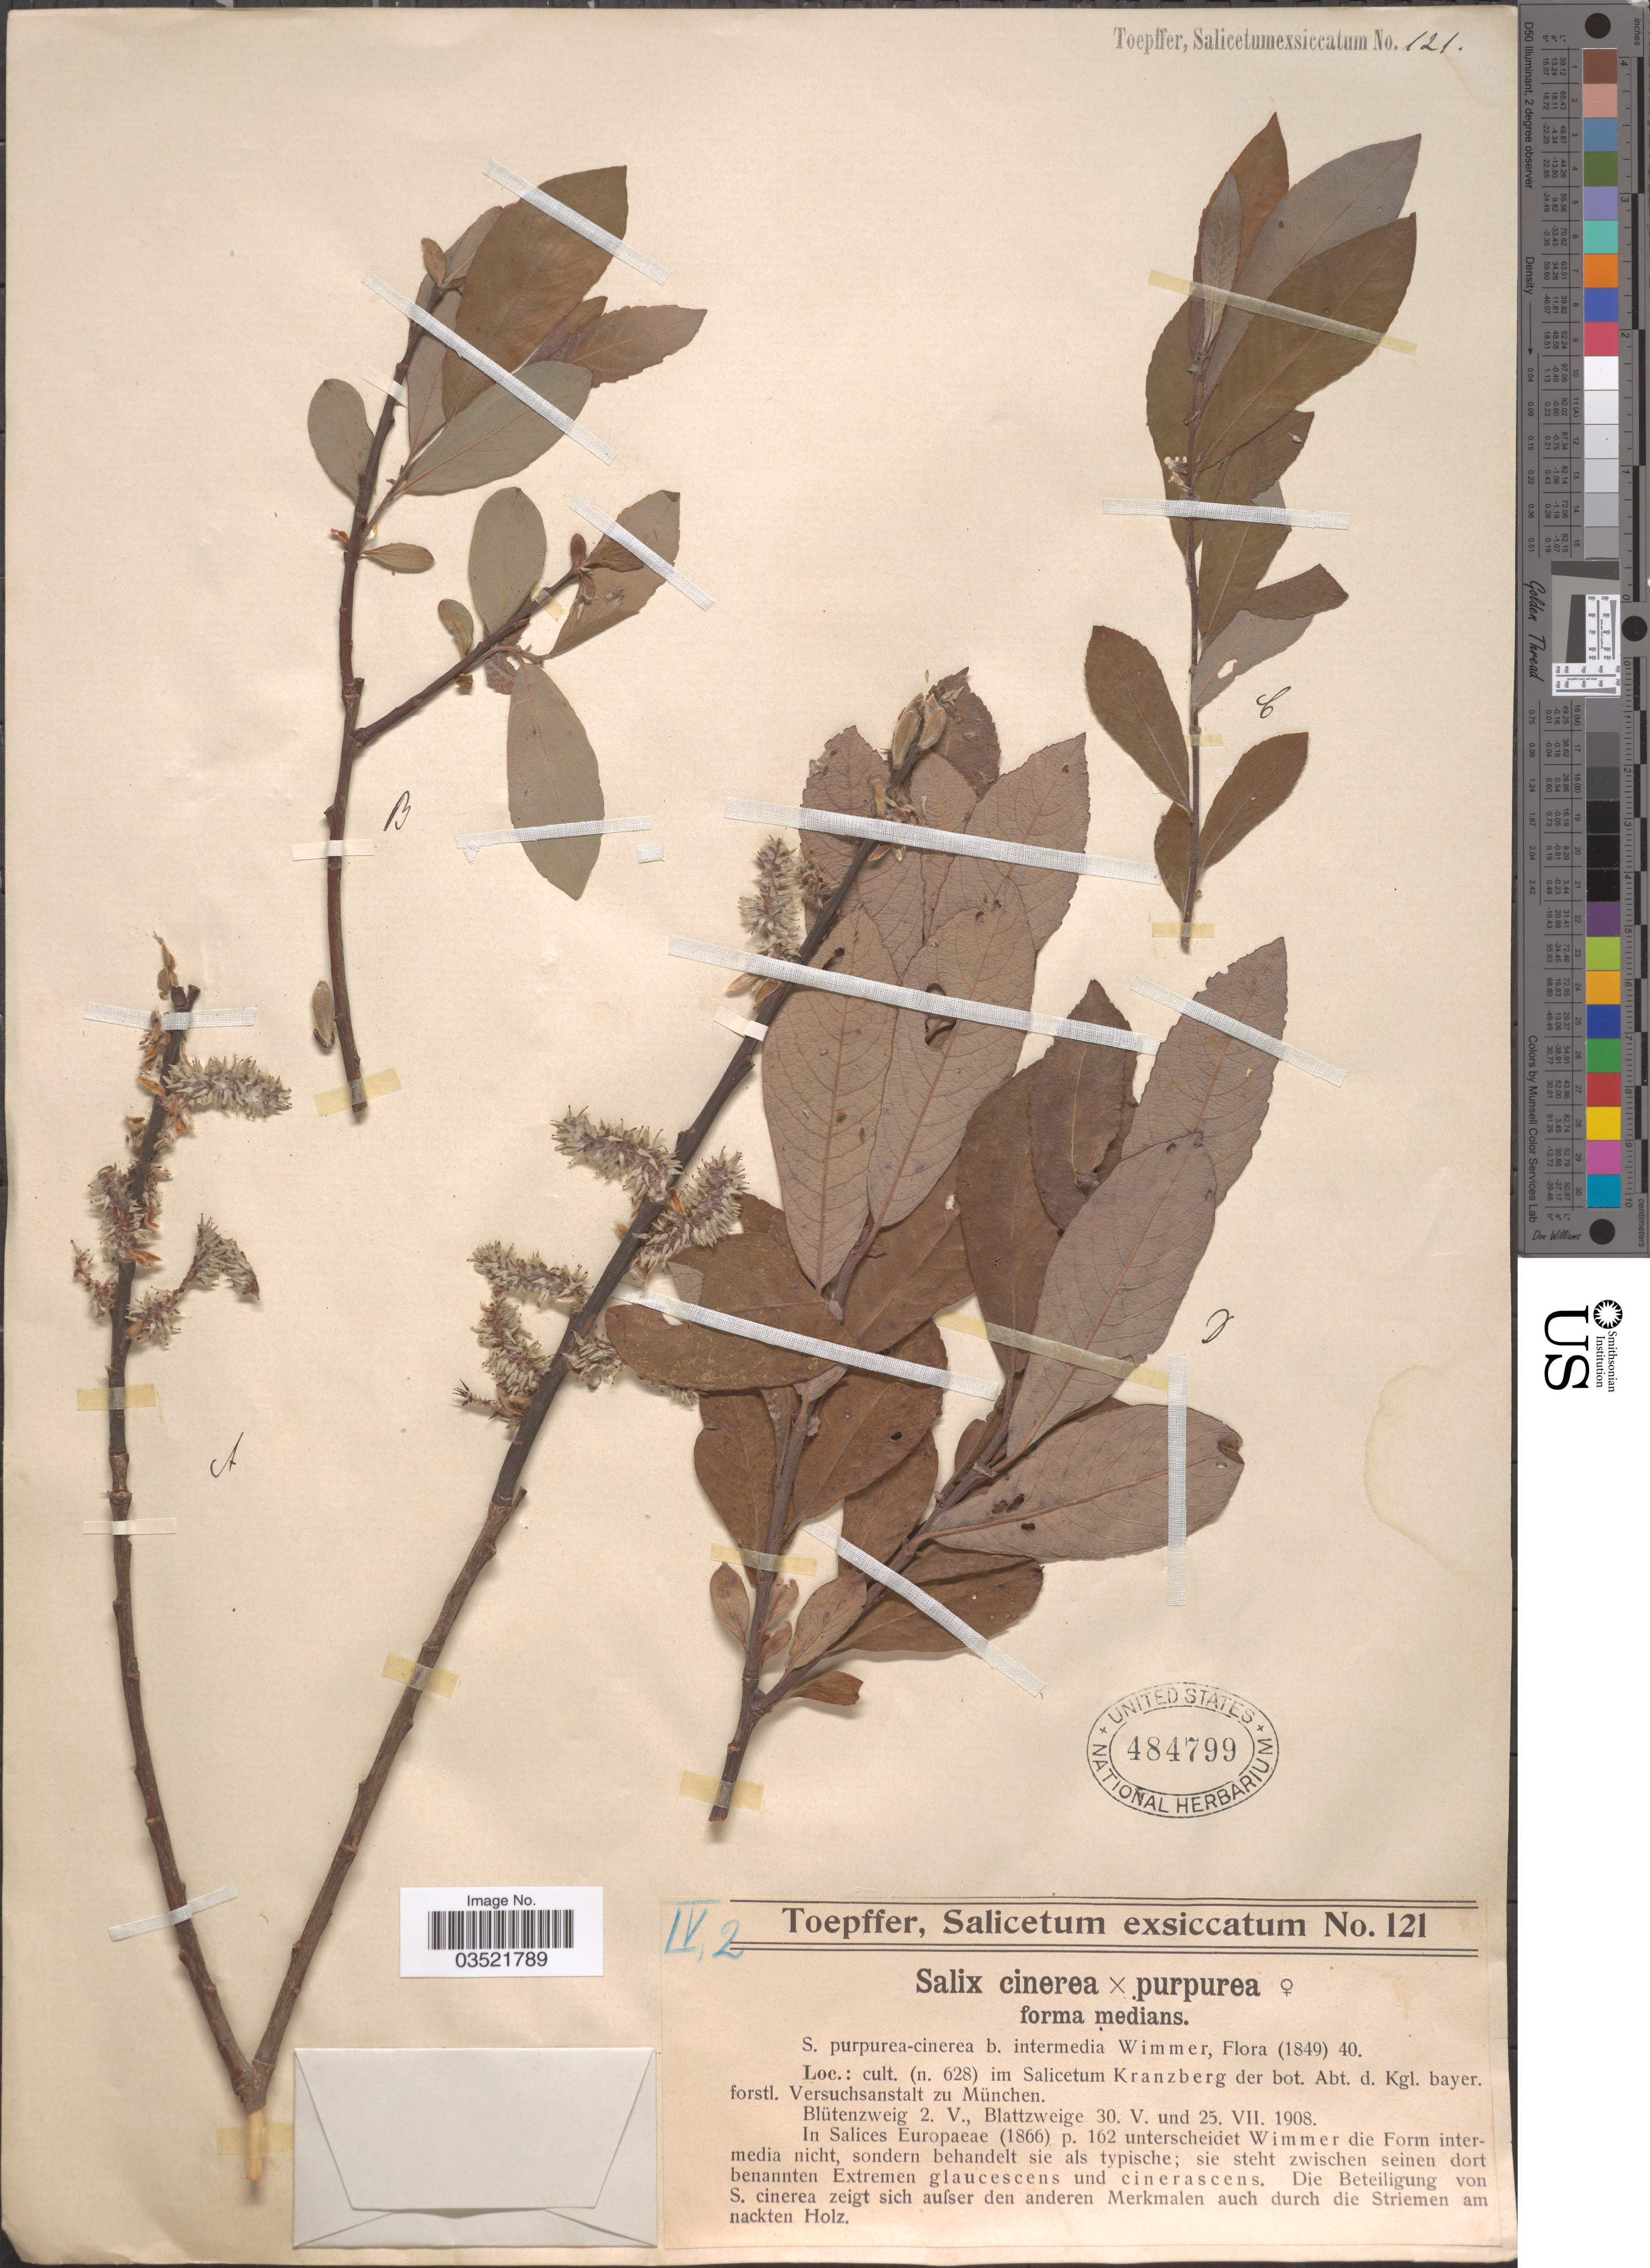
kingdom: Plantae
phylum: Tracheophyta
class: Magnoliopsida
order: Malpighiales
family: Salicaceae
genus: Salix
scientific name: Salix cinerea x S. purpurea f. medians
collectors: A. Toepffer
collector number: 121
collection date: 1908-05-02/1908-07-25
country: Germany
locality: Cult. (n. 628) im Salicetum Kranzberg der bot. Abt. d. Kgl. bayer. forstl. Versuchsantalt zu München.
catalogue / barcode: US 484799